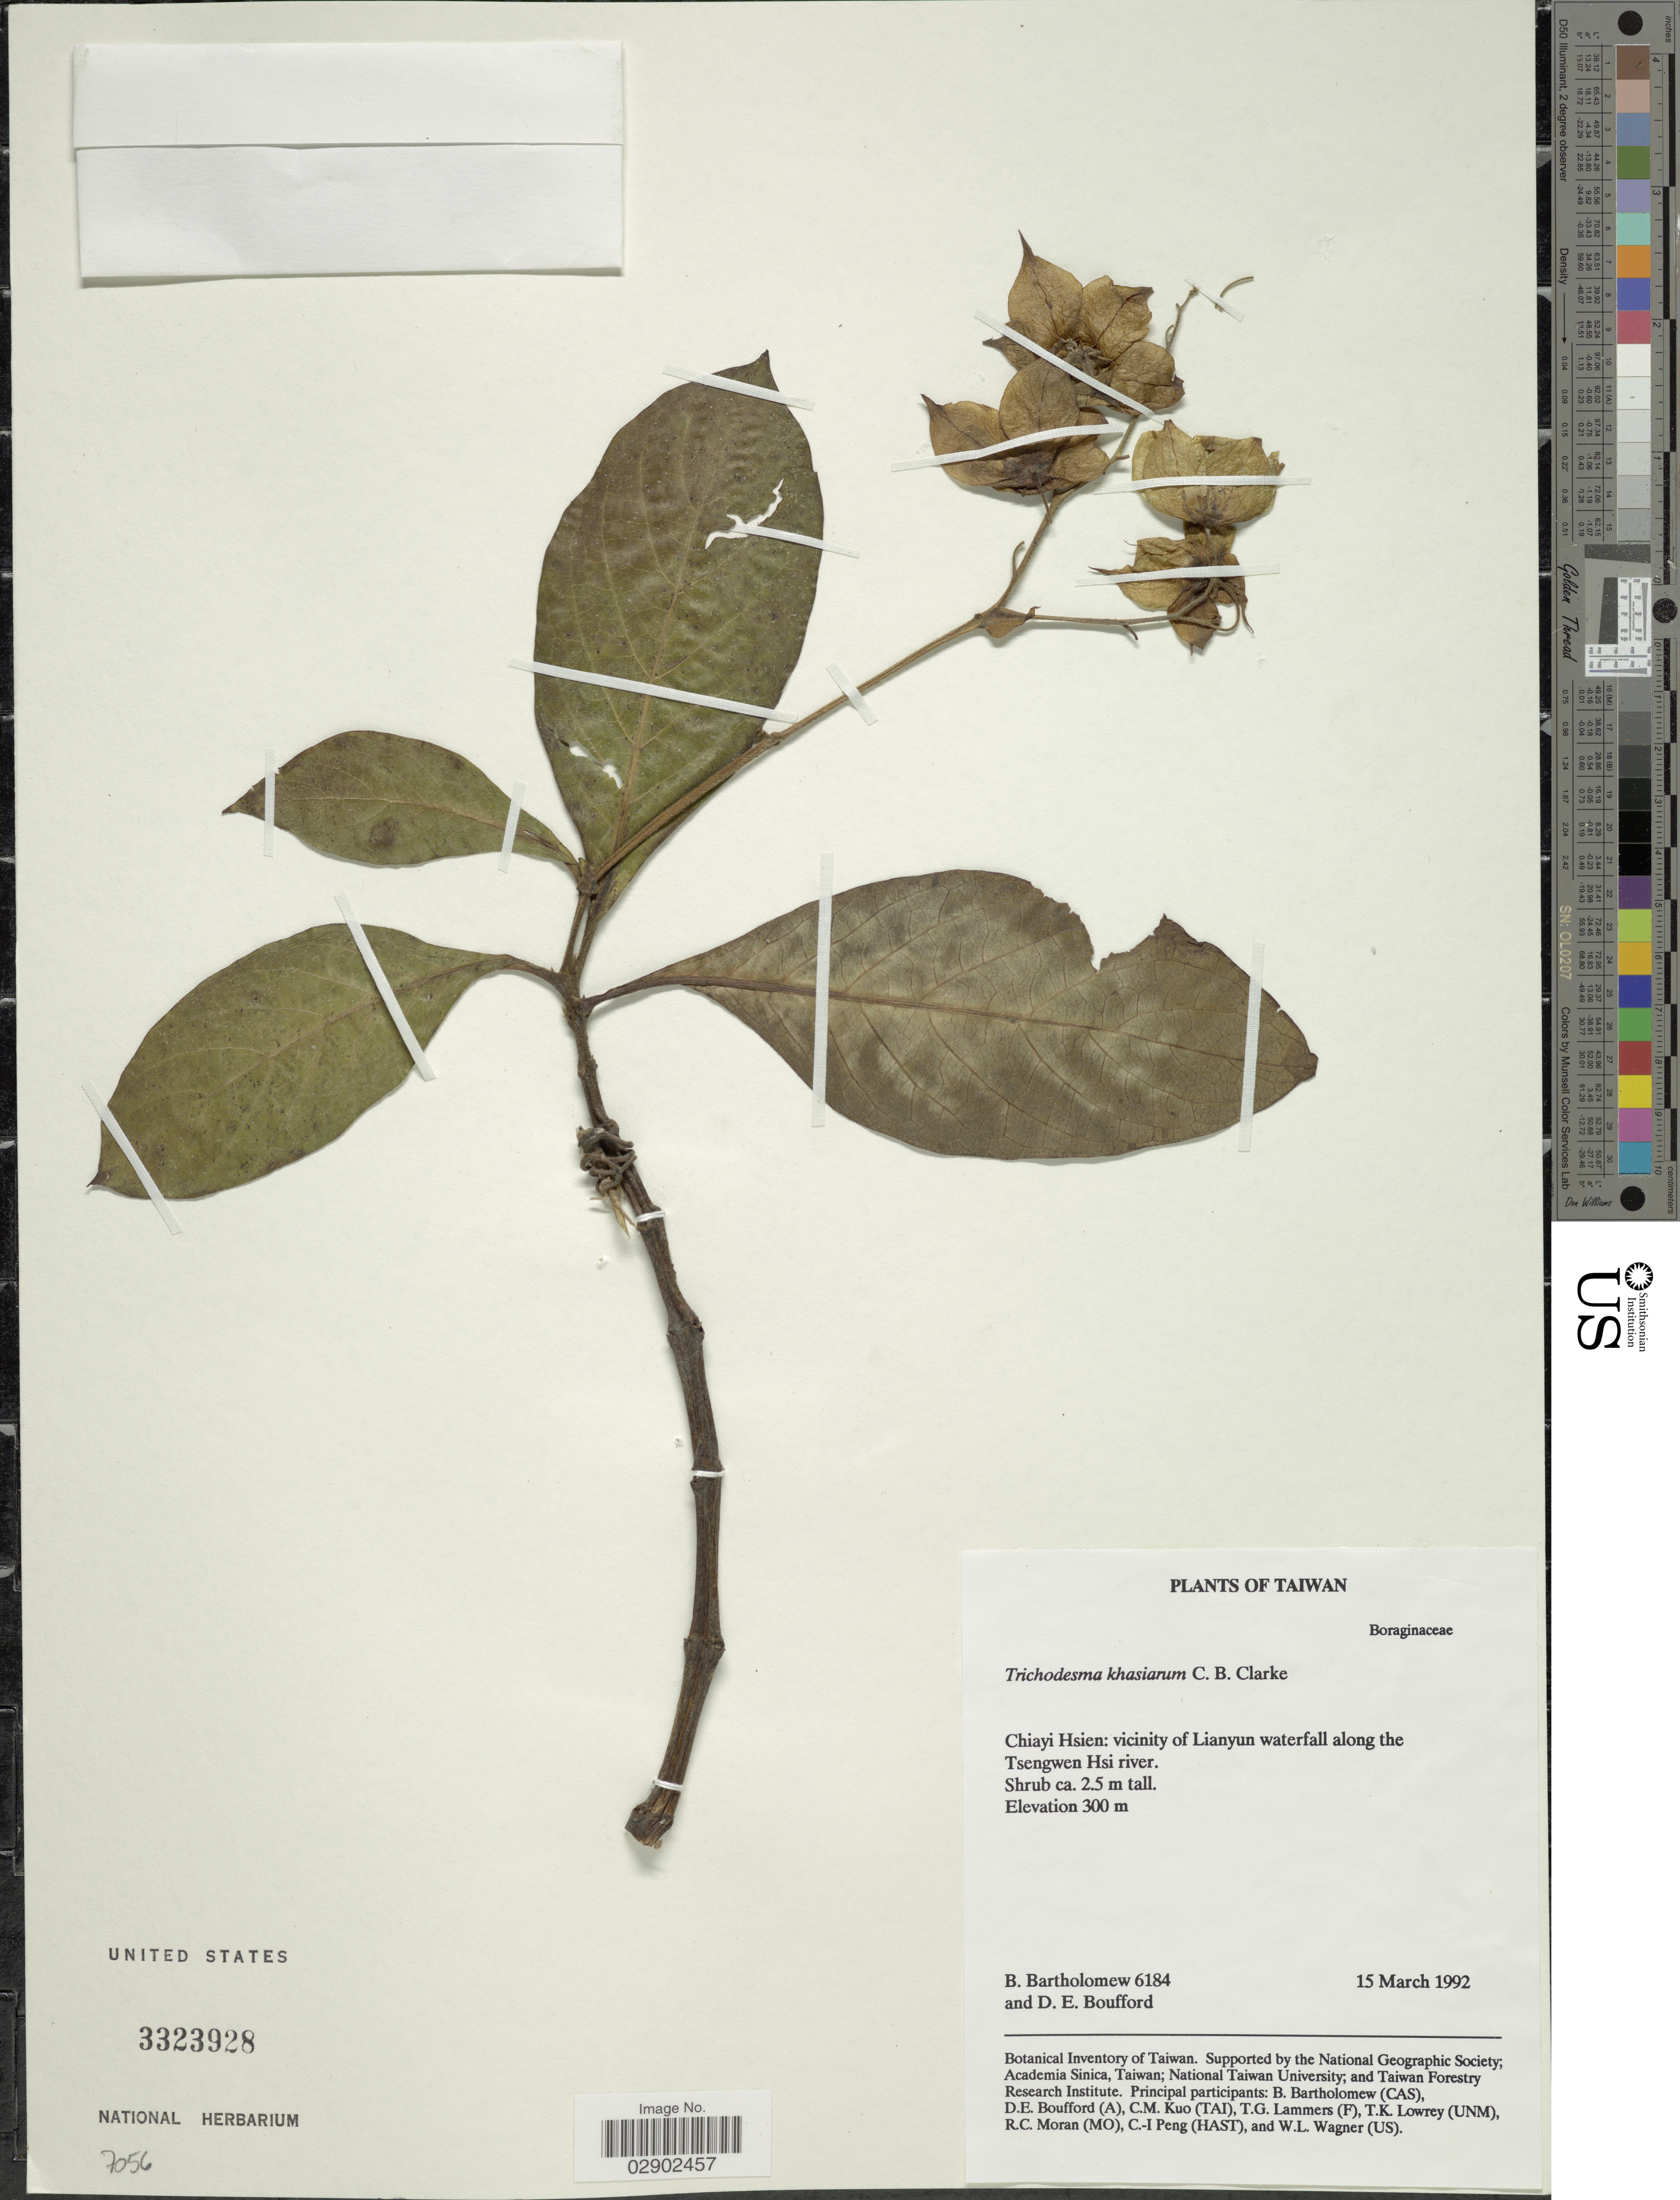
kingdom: Plantae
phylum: Tracheophyta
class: Magnoliopsida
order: Boraginales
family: Boraginaceae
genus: Trichodesma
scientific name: Trichodesma khasianum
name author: C.B. Clarke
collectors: B. Bartholomew & D. E. Boufford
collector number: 6184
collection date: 1992-03-15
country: Taiwan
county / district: Chiayi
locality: Chiayi Hsien: vicinity of Lianyun waterfall along the Tsengwen Hsi river.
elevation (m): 300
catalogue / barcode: US 3323928